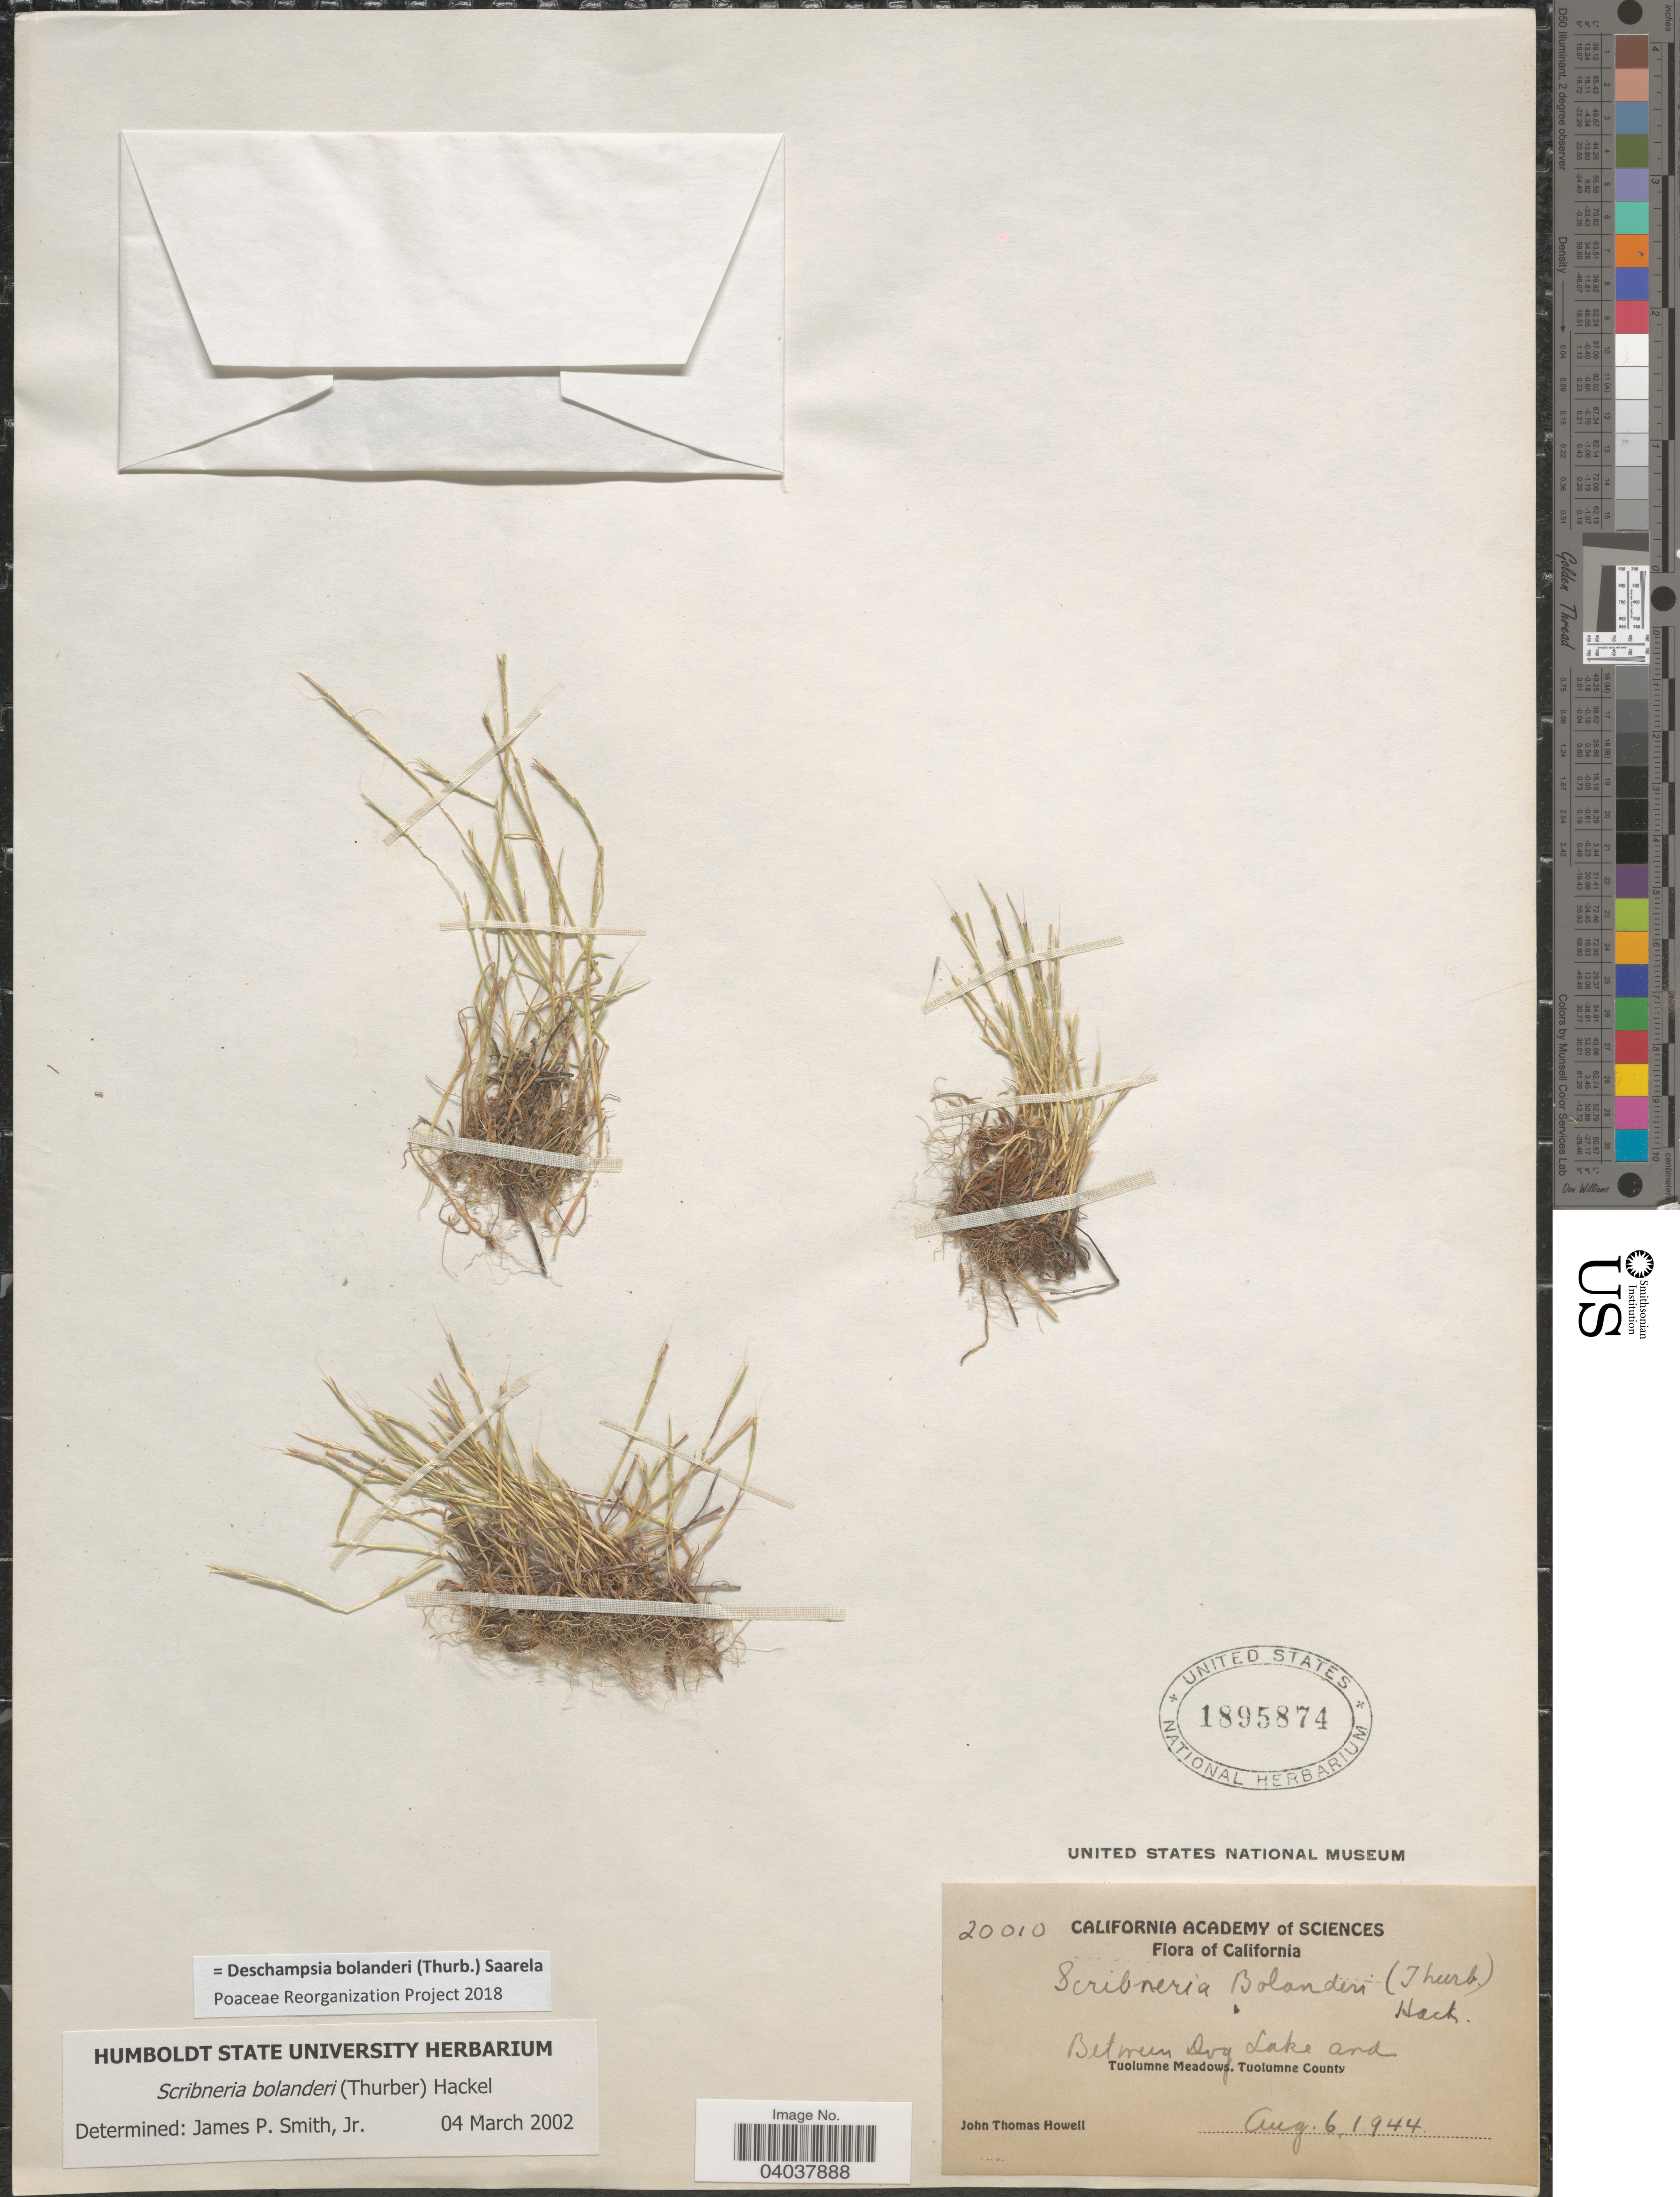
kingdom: Plantae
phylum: Tracheophyta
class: Liliopsida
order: Poales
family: Poaceae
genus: Deschampsia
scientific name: Deschampsia bolanderi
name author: (Thurb.) Saarela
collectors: J. T. Howell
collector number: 20010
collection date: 1944-08-06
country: United States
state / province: California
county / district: Tuolumne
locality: Between Dog Lake and Tuolumne Meadows, Tuolumne County.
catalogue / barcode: US 1895874